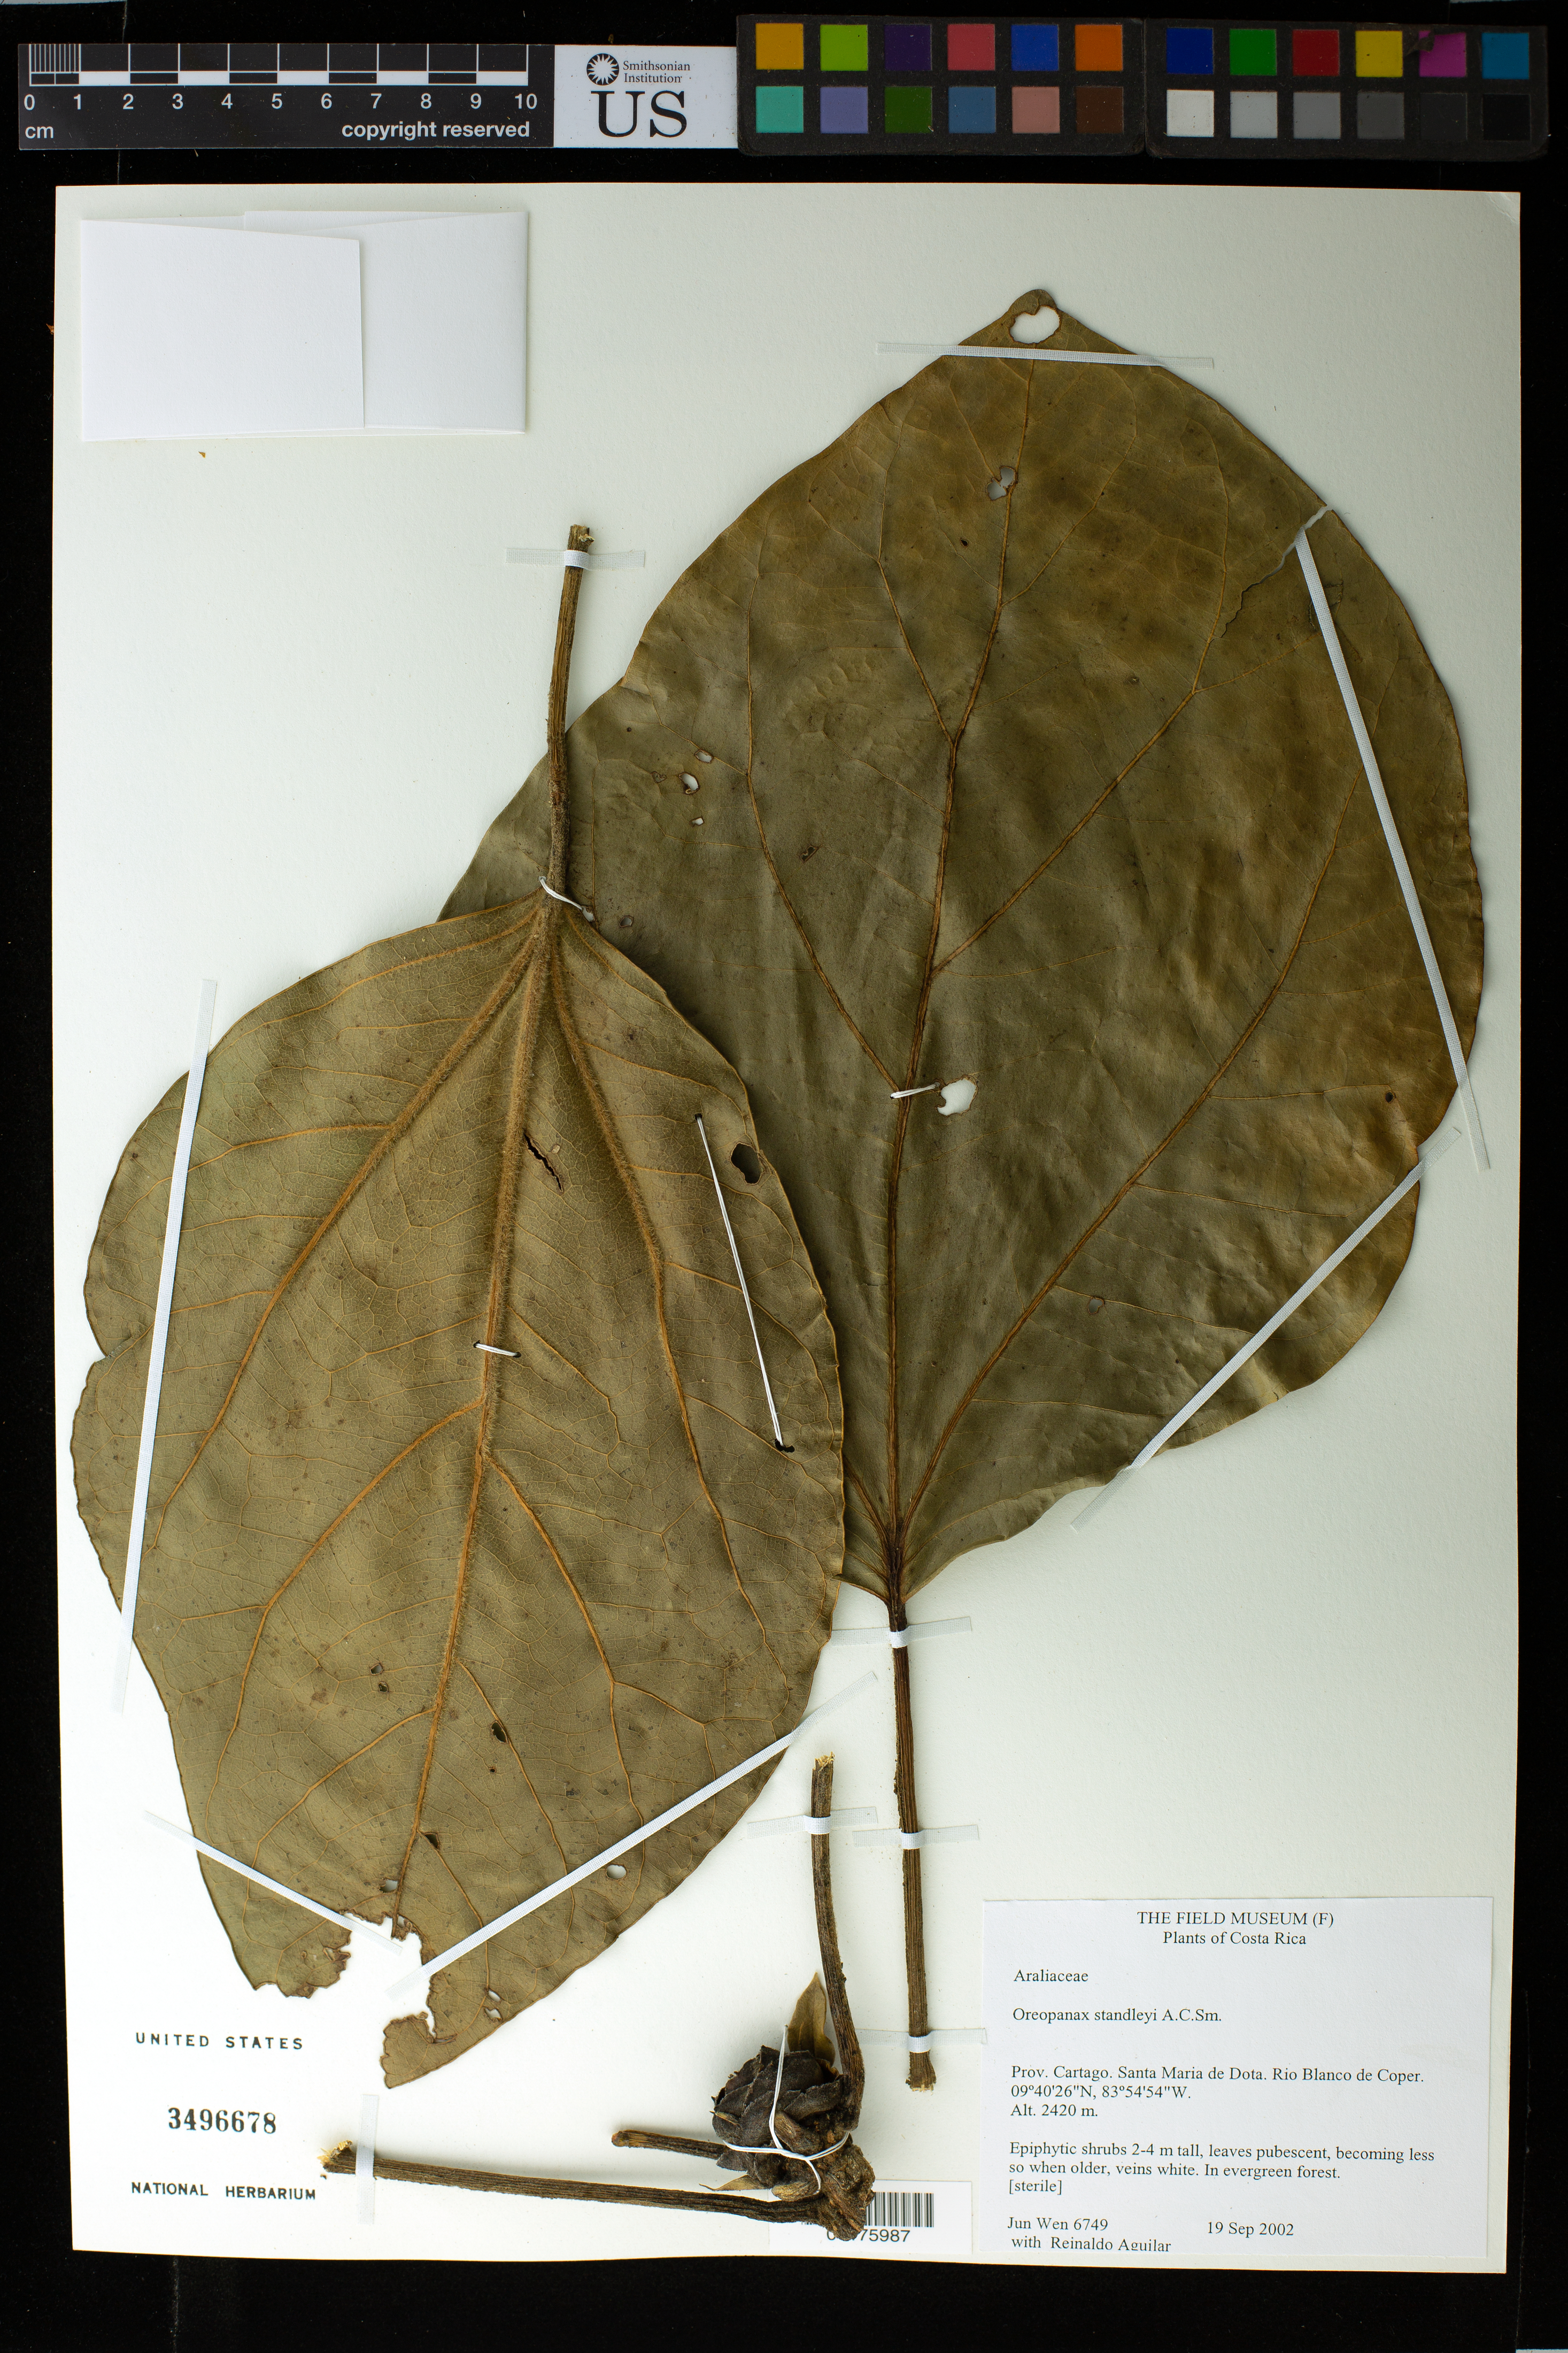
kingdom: Plantae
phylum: Tracheophyta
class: Magnoliopsida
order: Apiales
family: Araliaceae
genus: Oreopanax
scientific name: Oreopanax standleyi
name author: A.C. Sm.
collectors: J. Wen & R. Aguilar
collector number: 6749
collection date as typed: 19 Sep 2002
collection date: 2002-09-19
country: Costa Rica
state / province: Cartago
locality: Santa Maria de Dota. Rio Blanco de Coper.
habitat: In evergreen forest.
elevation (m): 2420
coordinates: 9 40 26 N, 83 54 54 W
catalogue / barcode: US 3496678